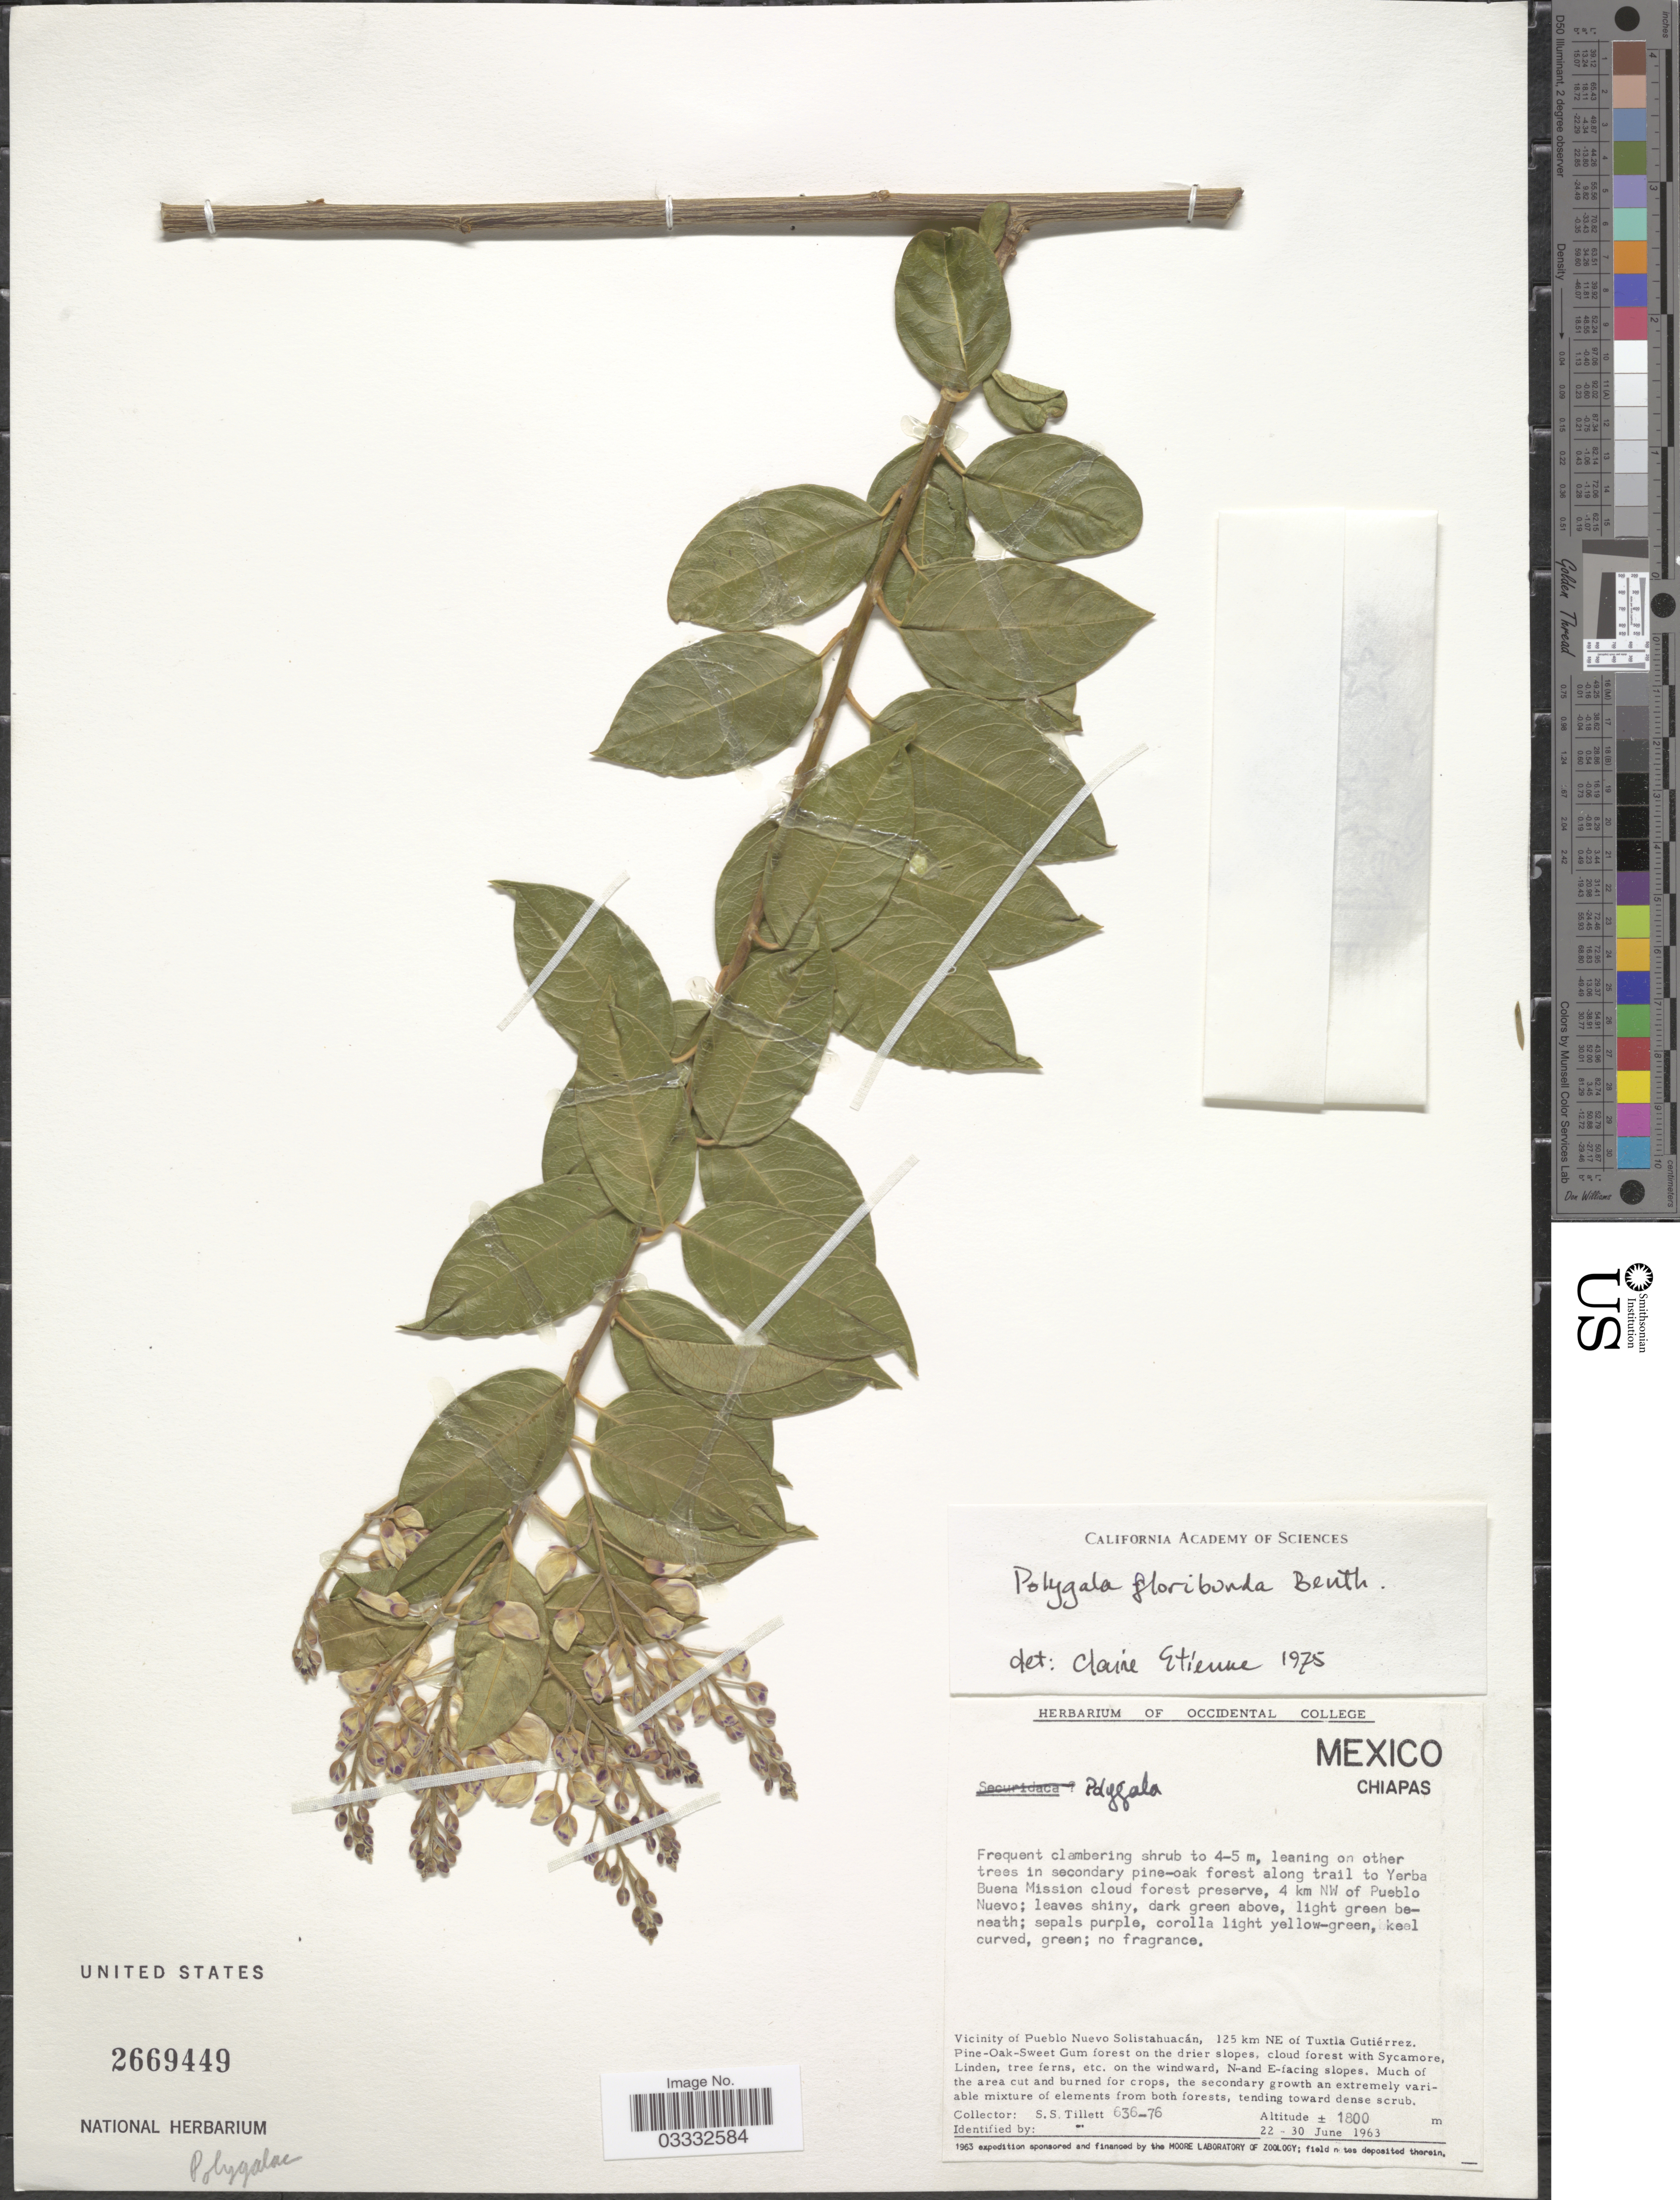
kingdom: Plantae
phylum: Tracheophyta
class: Magnoliopsida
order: Fabales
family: Polygalaceae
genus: Asemeia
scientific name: Asemeia floribunda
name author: (Benth.) J.F.B. Pastore & J.R. Abbott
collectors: S. S. Tillett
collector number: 636-76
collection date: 1963-06-22/1963-06-30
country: Mexico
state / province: Chiapas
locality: Vicinity of Pueblo Nuevo Solistahuacán, 125 km NE of Tuxtla Gutiérrez.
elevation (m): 1800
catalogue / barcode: US 2669449